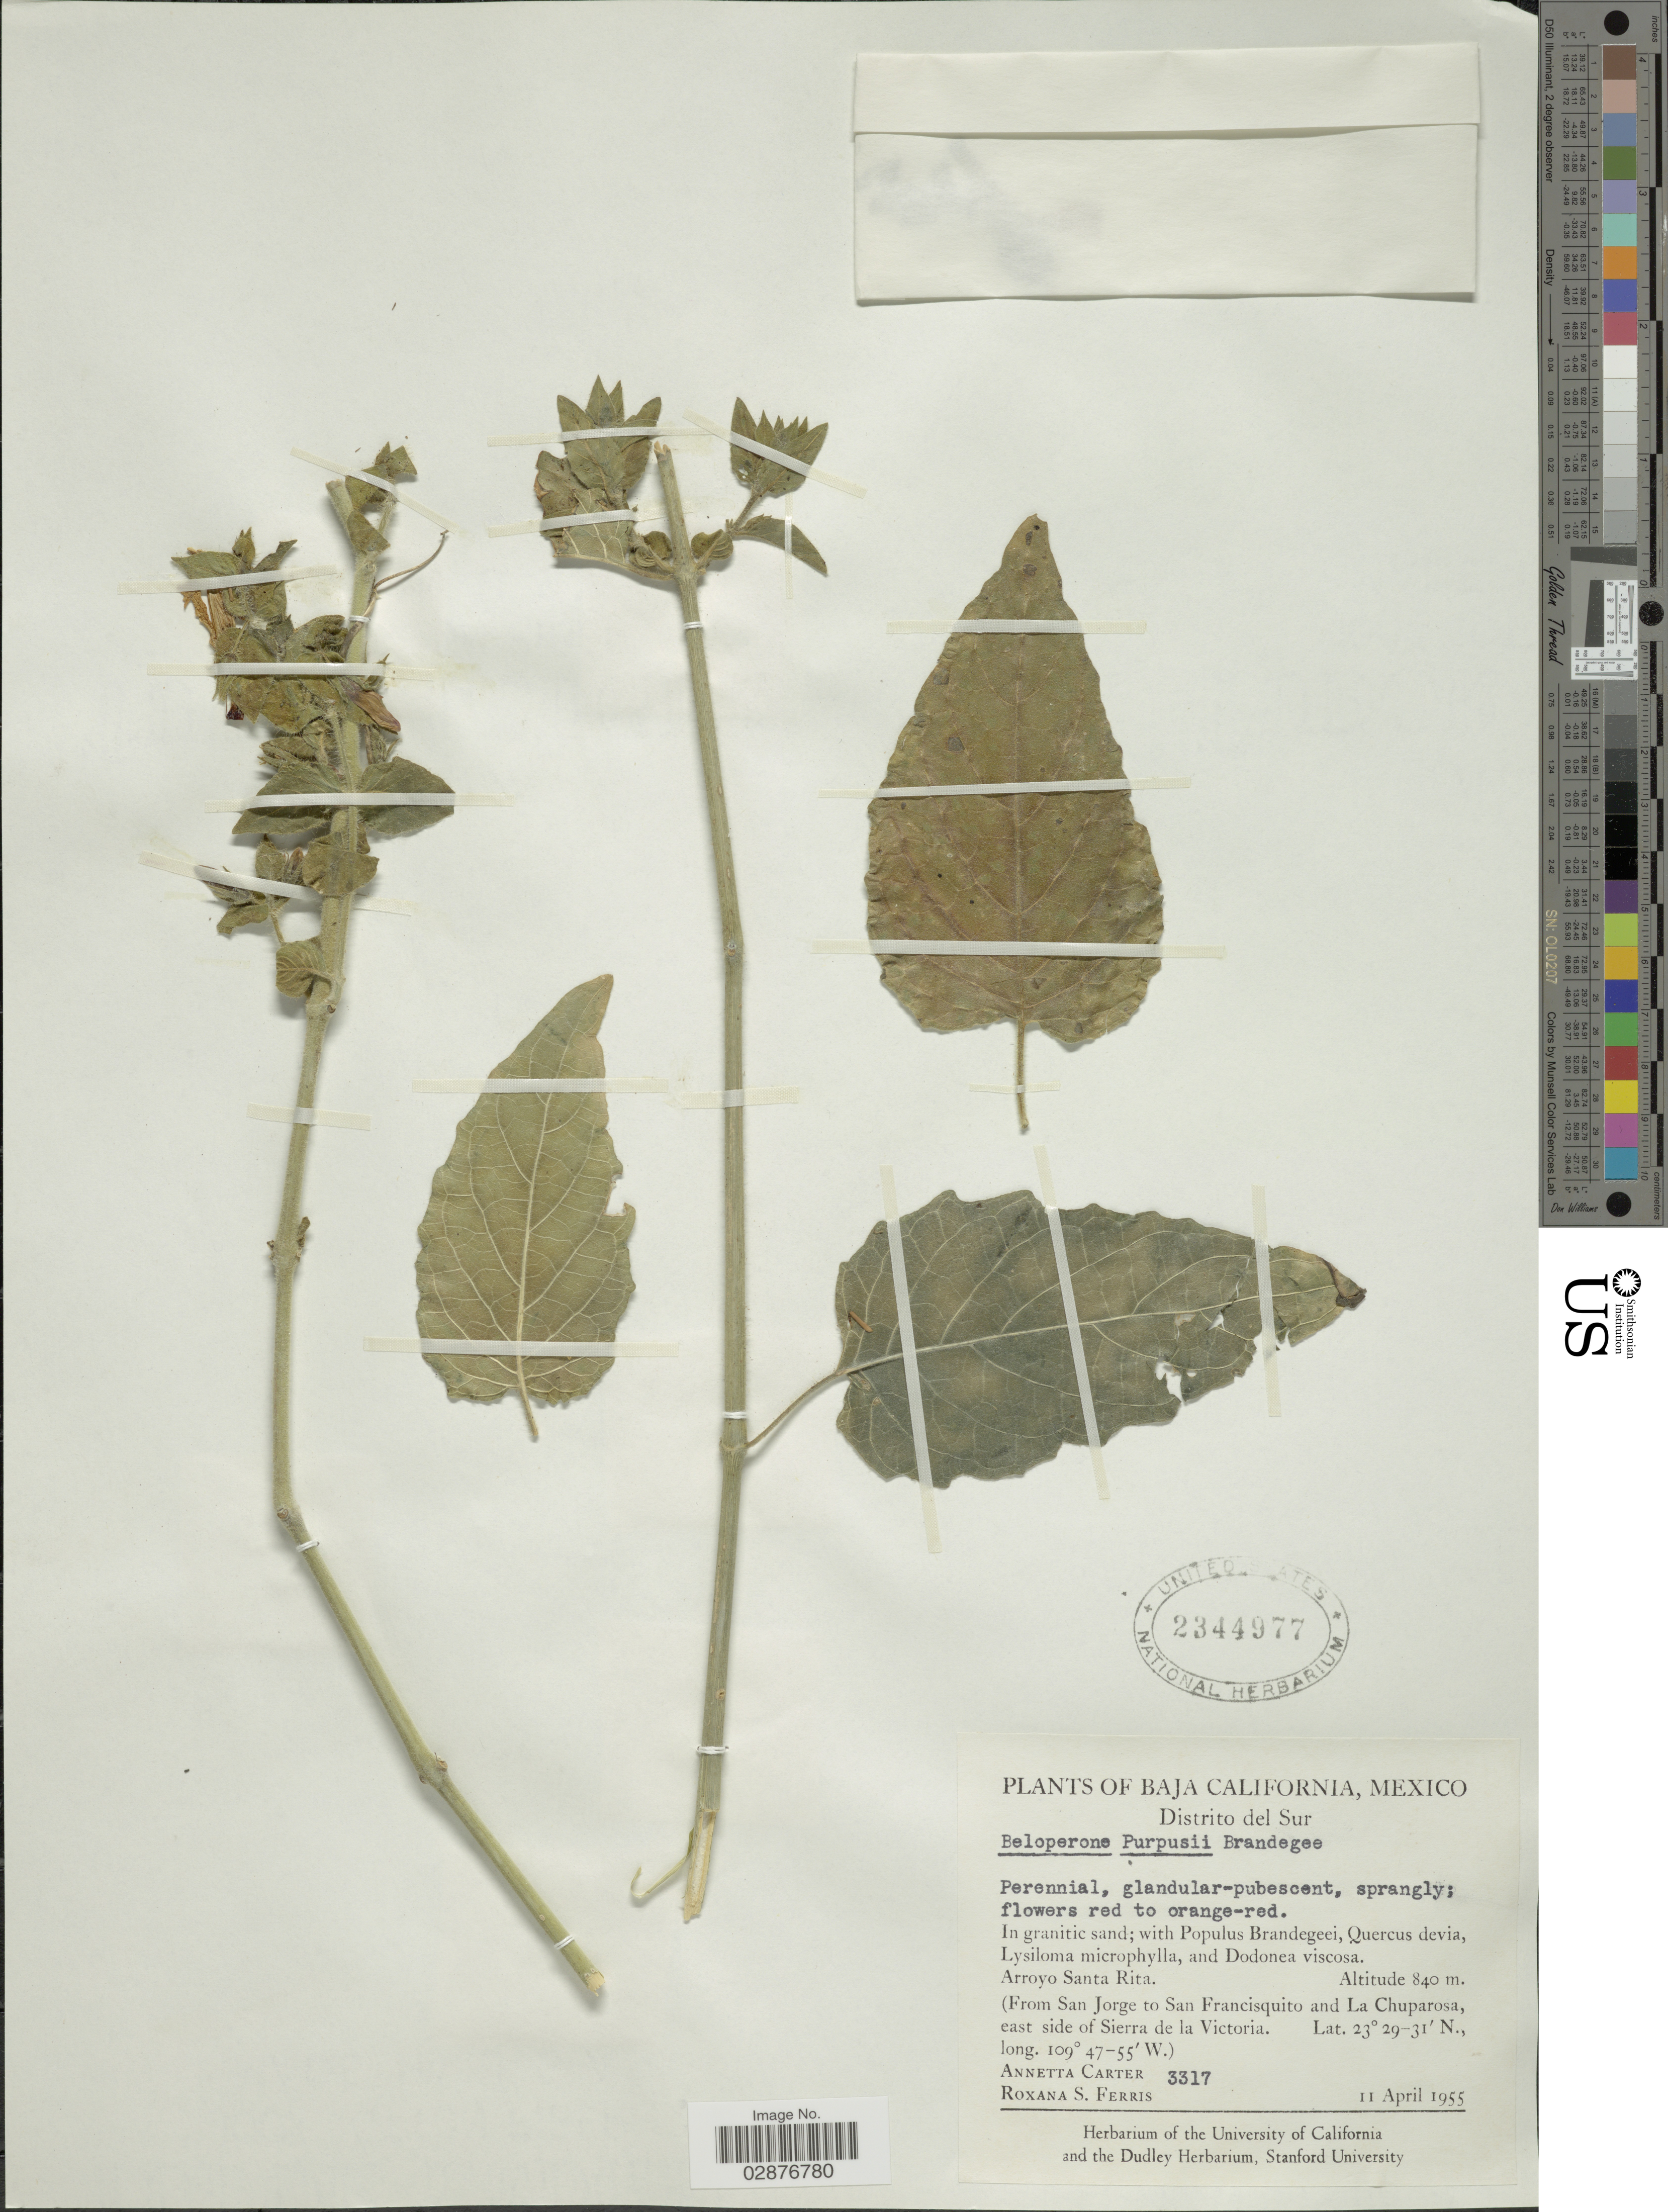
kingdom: Plantae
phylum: Tracheophyta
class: Magnoliopsida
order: Lamiales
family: Acanthaceae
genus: Justicia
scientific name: Justicia purpusii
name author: (Brandegee) D.N. Gibson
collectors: A. Carter & R. S. Ferris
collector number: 3317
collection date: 1955-04-11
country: Mexico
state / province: Baja California Sur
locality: Distrito del Sur, (From San Jorge to San Francisquito and La Chuparosa, east side of Sierra de la Victoria)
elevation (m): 840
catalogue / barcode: US 2344977